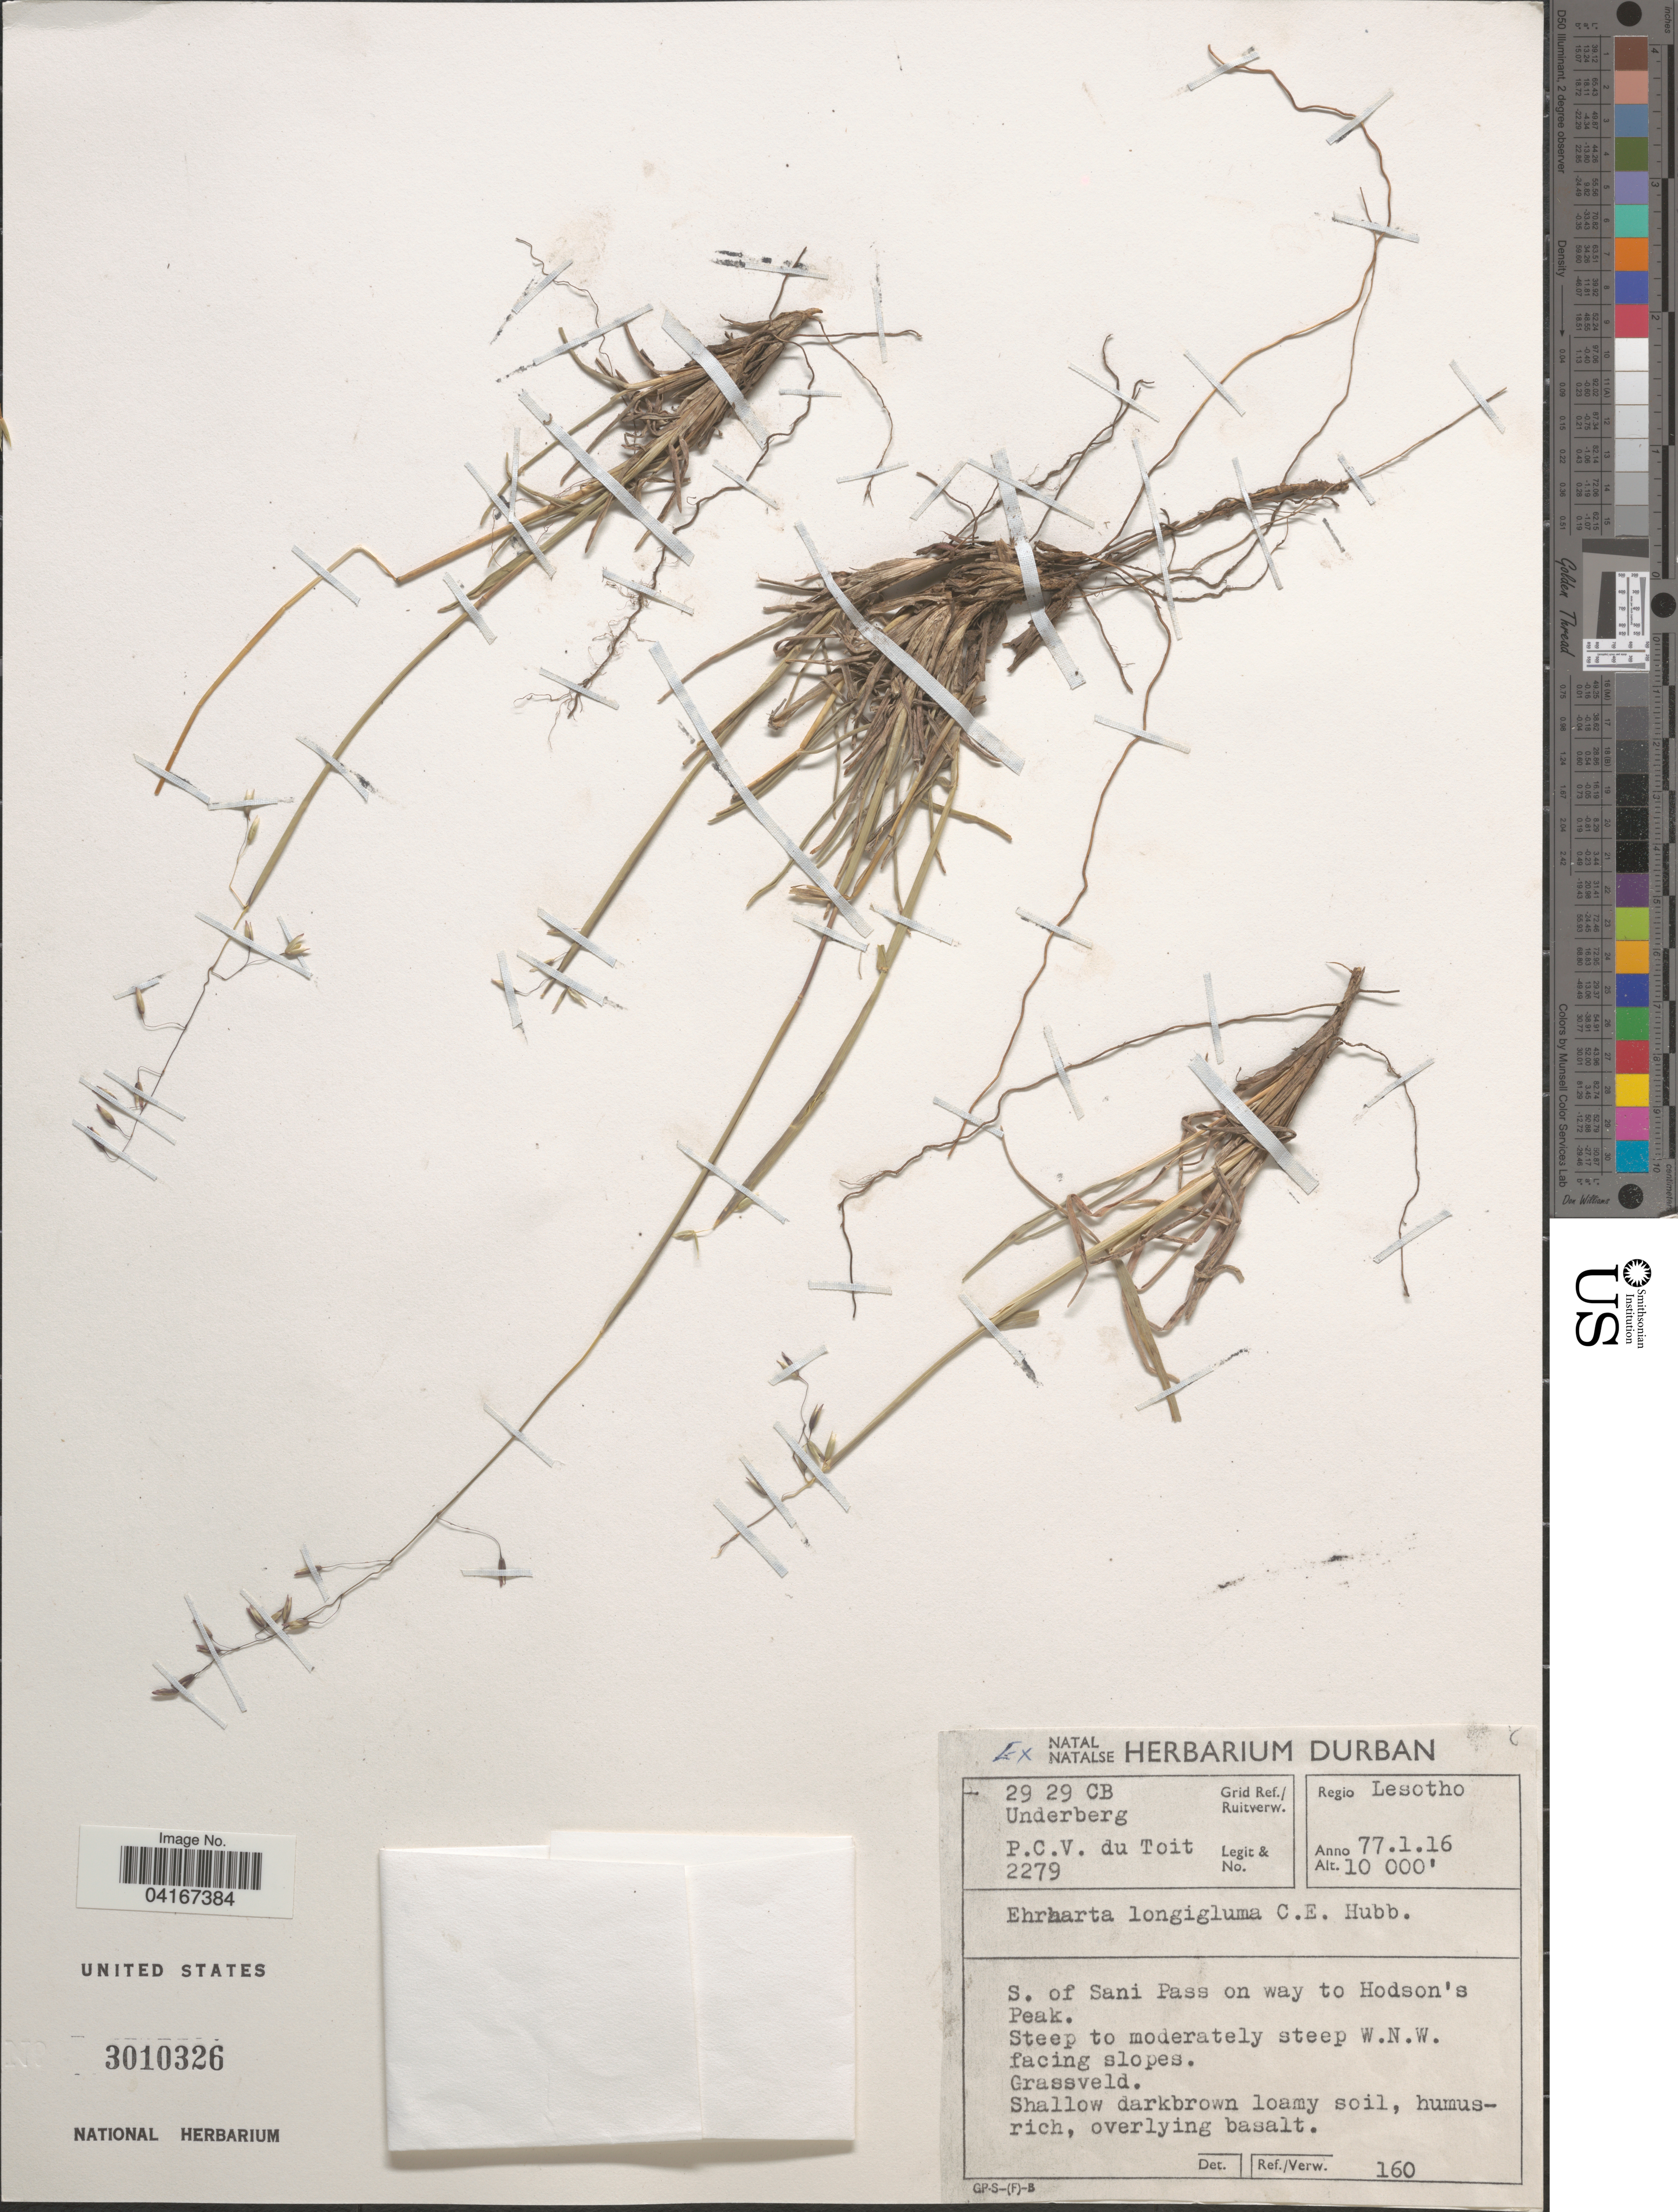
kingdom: Plantae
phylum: Tracheophyta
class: Liliopsida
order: Poales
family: Poaceae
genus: Ehrharta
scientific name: Ehrharta longigluma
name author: C.E. Hubb.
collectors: P. Du Toit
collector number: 2279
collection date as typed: Transcribed d/m/y: 16/1/77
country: Lesotho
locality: Regio Lesotho. Grid Ref./Ruitverw. 29 29 CB Underberg. S. of Sani Pass on way to Hodson's Peak. Steep to moderately steep W.N.W. facing slopes.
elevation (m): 3048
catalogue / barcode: US 3010326